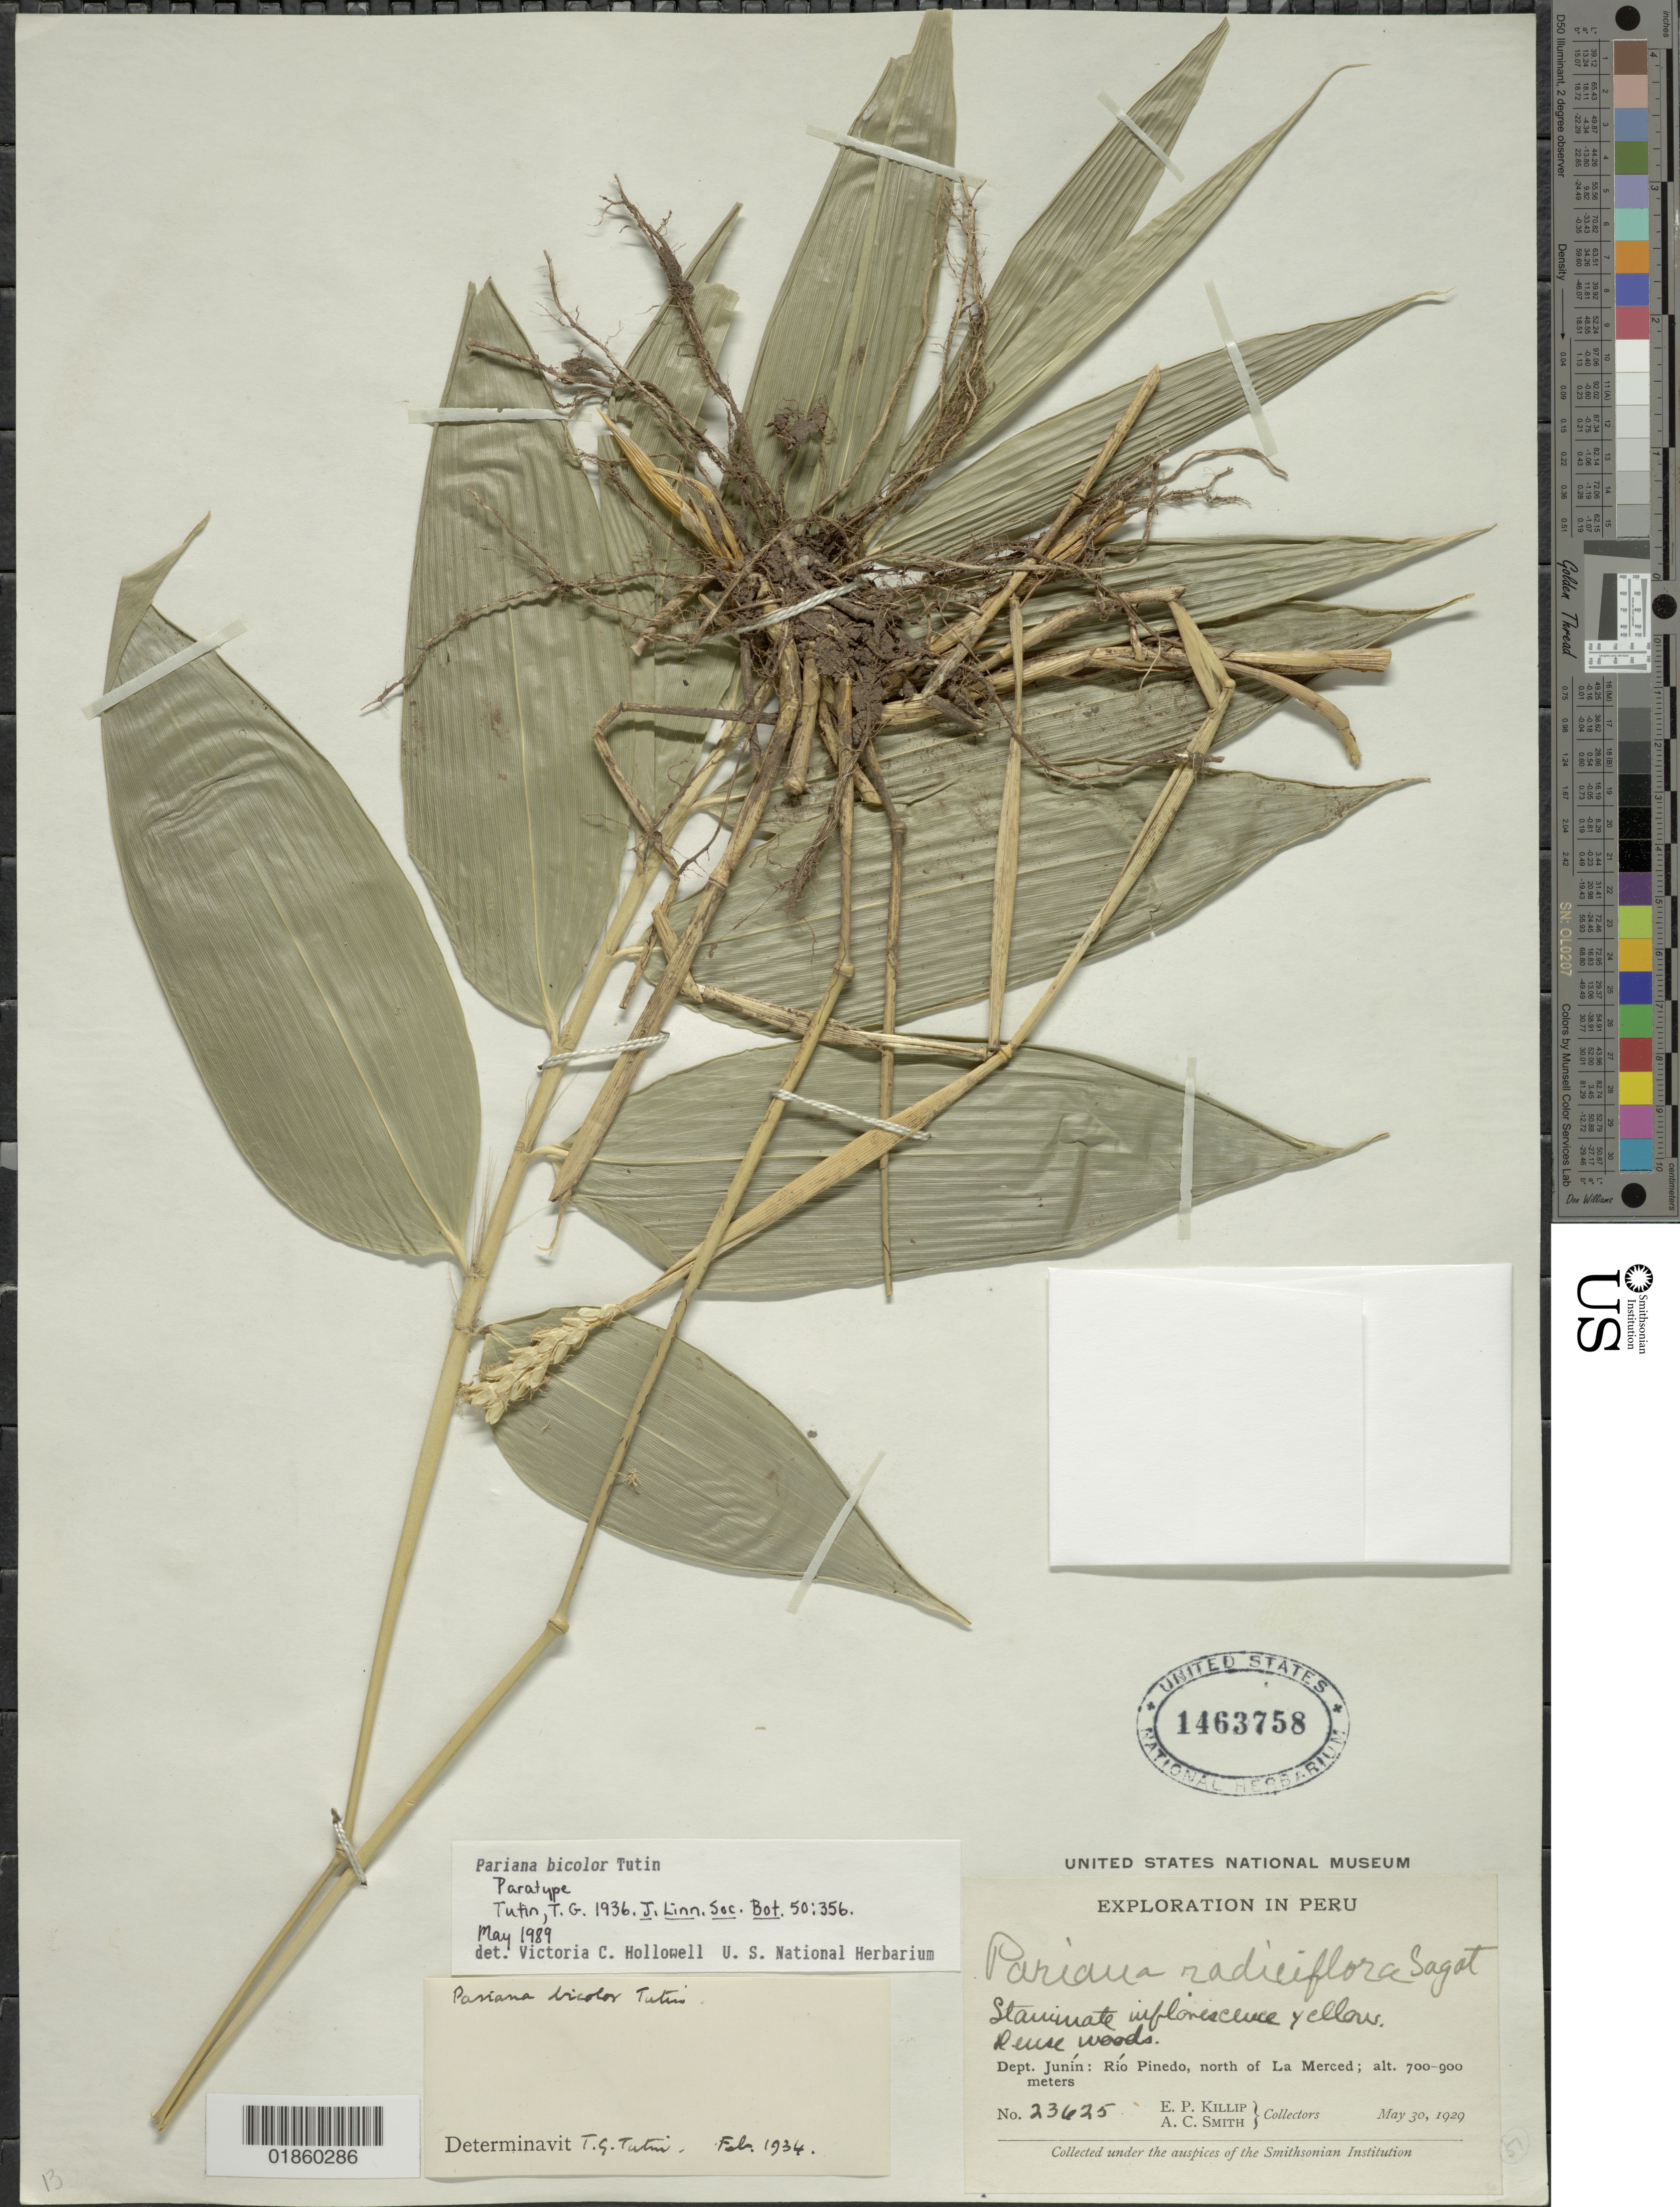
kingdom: Plantae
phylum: Tracheophyta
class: Liliopsida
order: Poales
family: Poaceae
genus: Pariana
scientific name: Pariana bicolor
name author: Tutin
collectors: E. P. Killip & A. C. Smith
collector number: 23625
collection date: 1929-05-30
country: Peru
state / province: Junín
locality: Rio Pinedo, north of La Merced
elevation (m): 700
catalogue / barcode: US 1463758